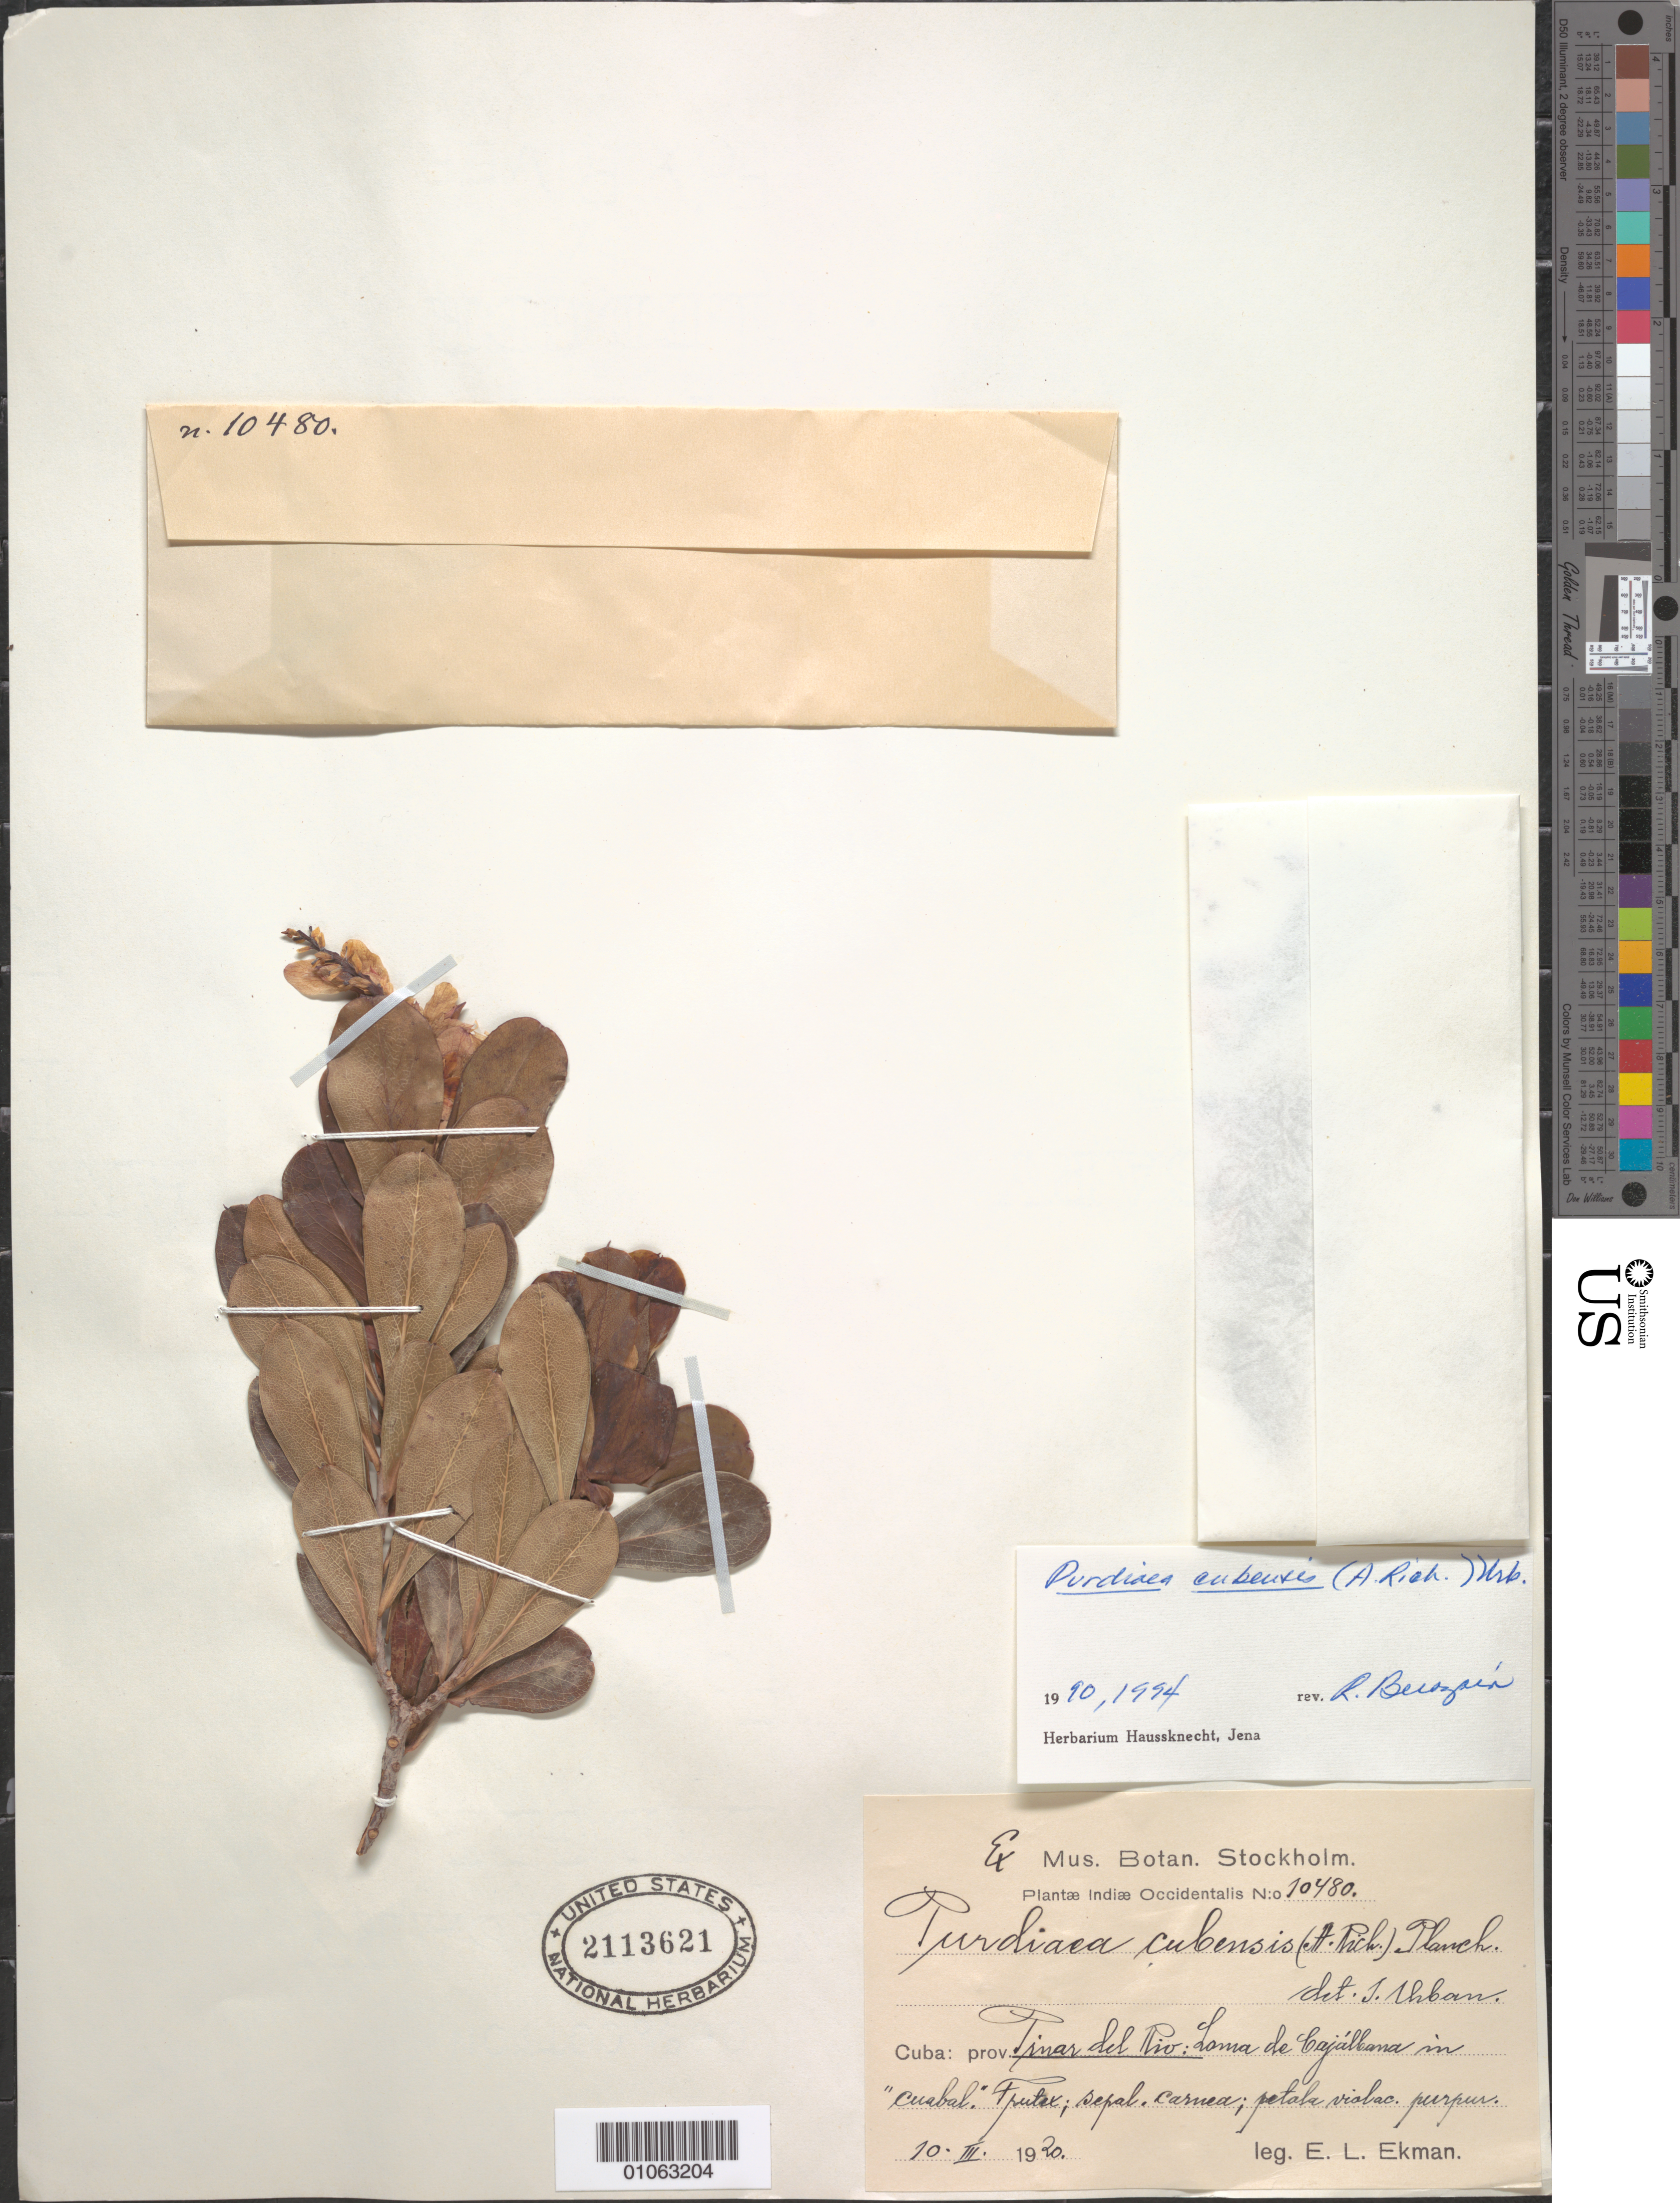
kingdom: Plantae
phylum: Tracheophyta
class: Magnoliopsida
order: Ericales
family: Clethraceae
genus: Purdiaea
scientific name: Purdiaea cubensis var. cubensis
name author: (A. Rich.) Urb.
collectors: E. L. Ekman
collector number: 10480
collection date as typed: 10 Mar 1920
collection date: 1920-03-10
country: Cuba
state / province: Pinar del Rio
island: Cuba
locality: Loma de Cajalbama in "cuabal"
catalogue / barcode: US 2113621